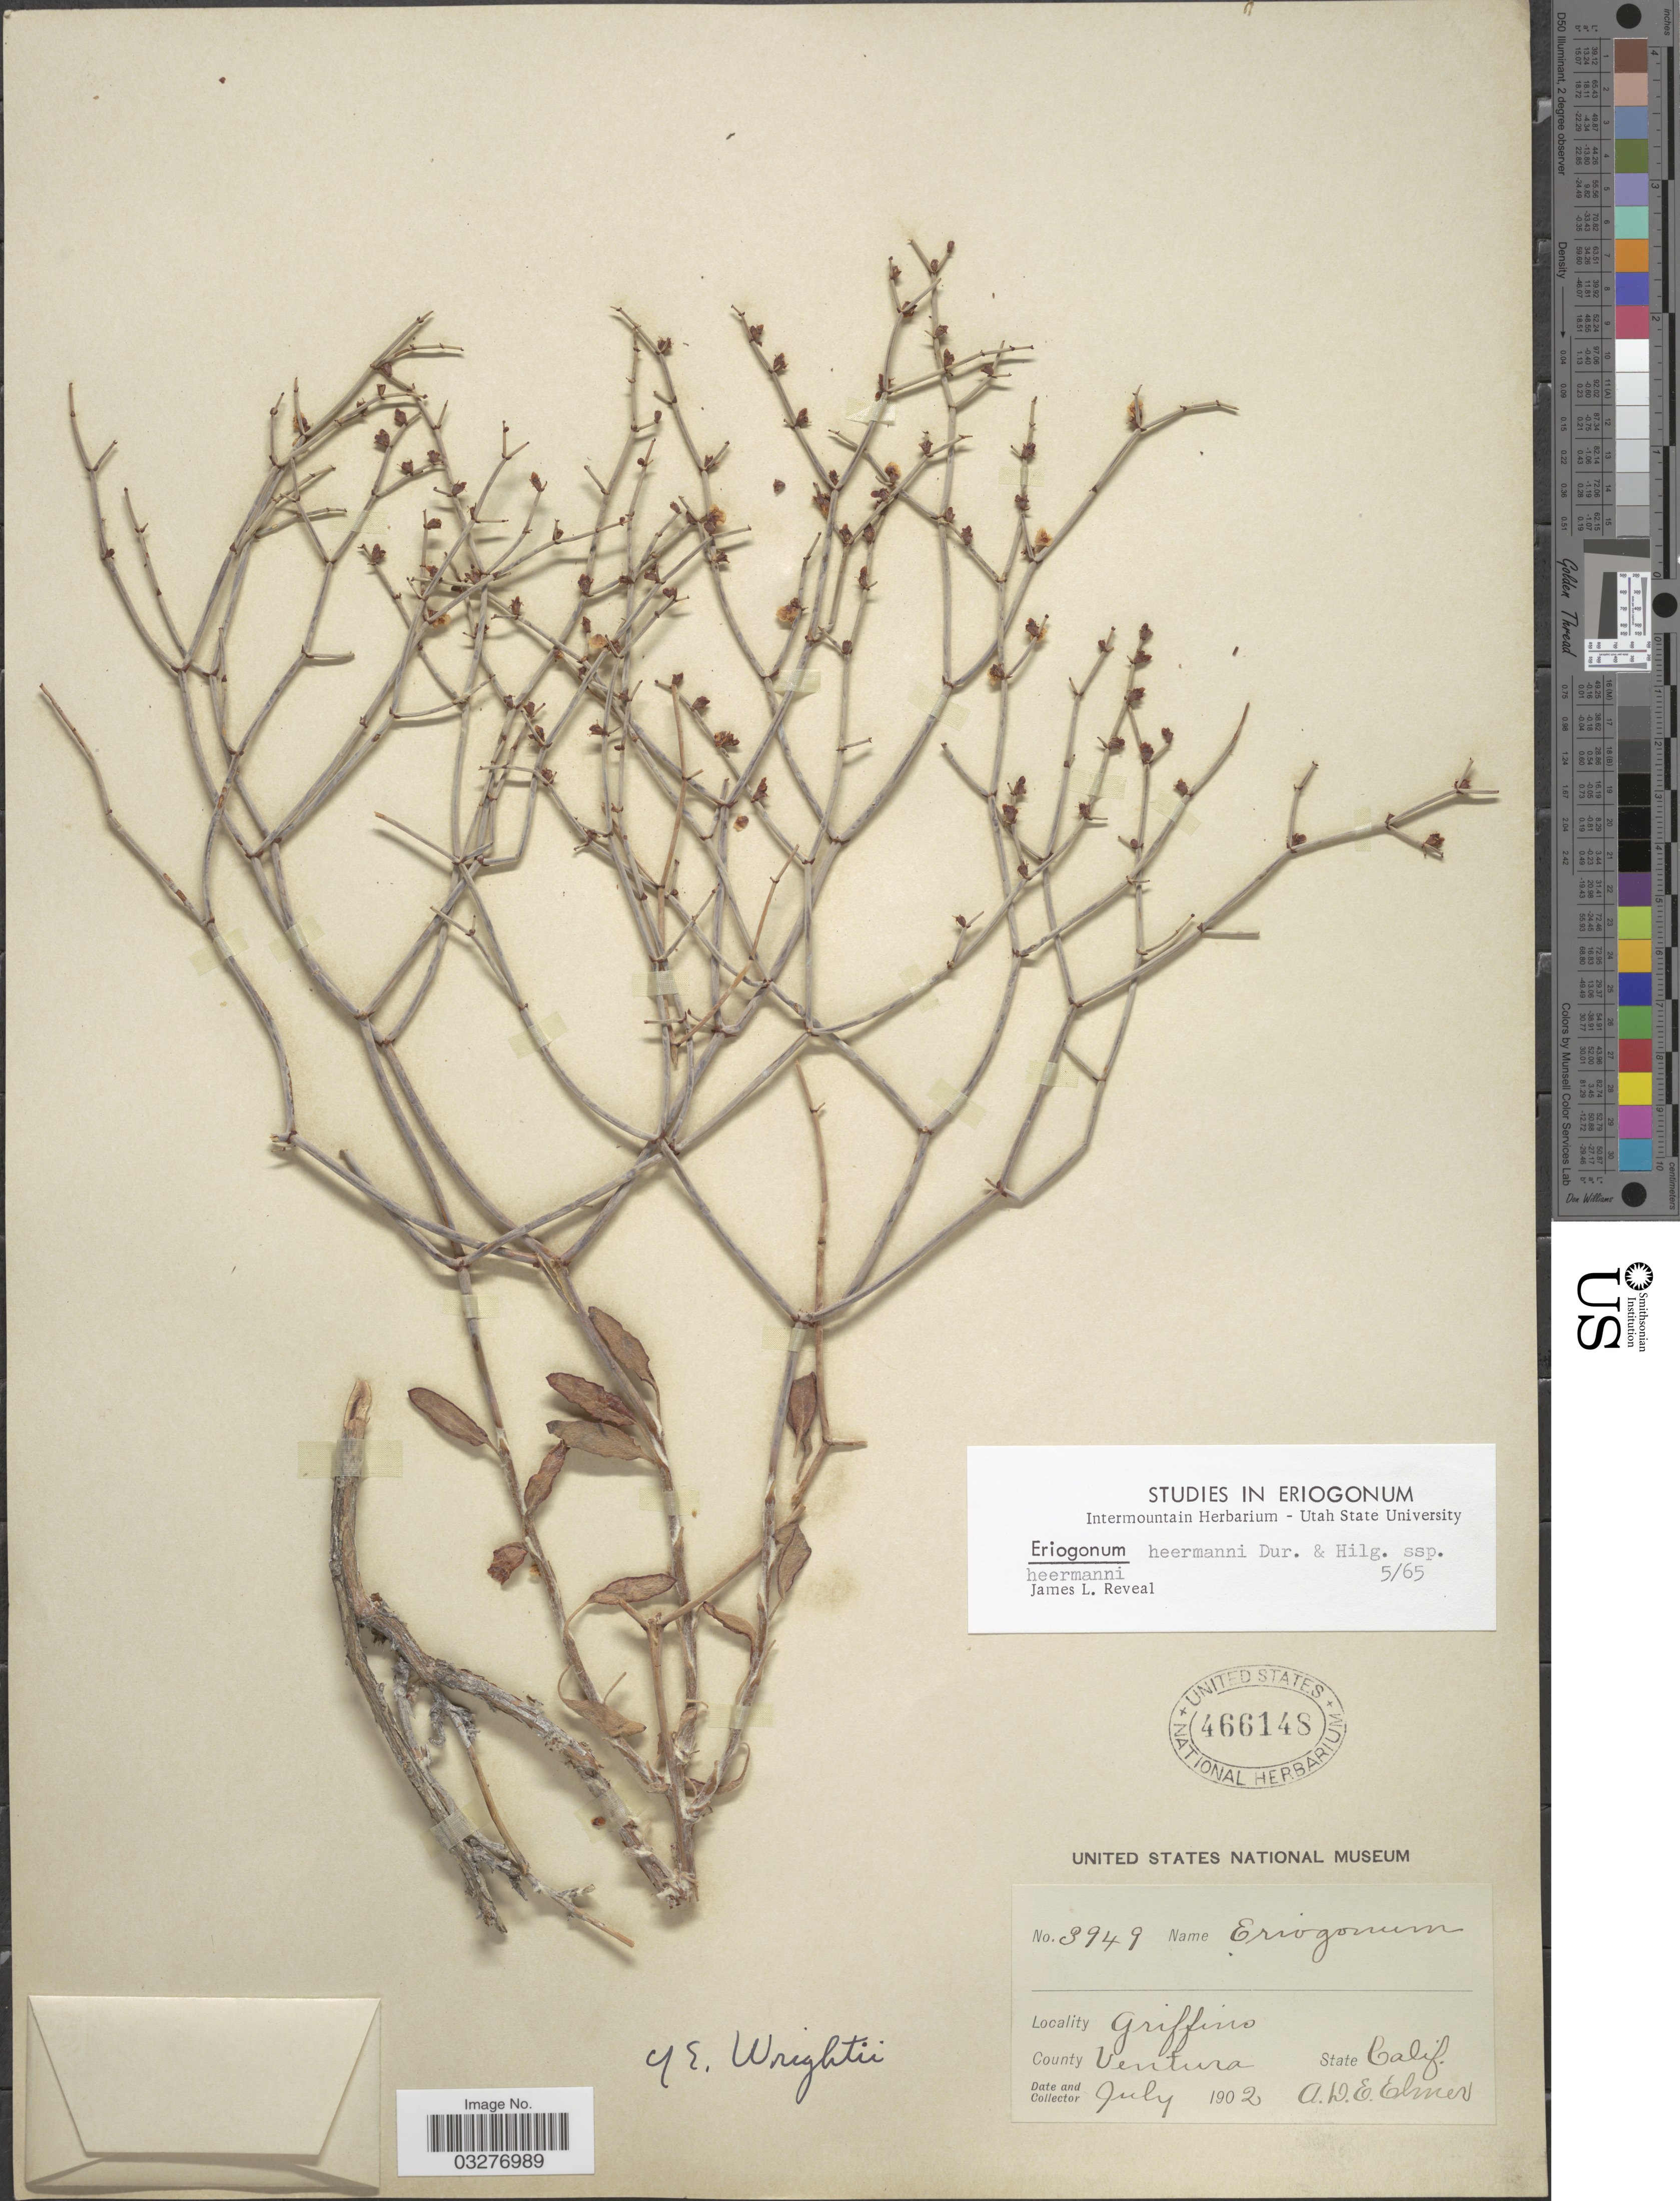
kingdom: Plantae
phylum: Tracheophyta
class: Magnoliopsida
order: Caryophyllales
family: Polygonaceae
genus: Eriogonum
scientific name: Eriogonum heermannii var. heermannii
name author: Durand & Hilg.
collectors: A. D. E. Elmer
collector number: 3949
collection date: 1902-07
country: United States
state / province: California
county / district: Ventura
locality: Griffins, County Ventura.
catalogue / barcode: US 466148